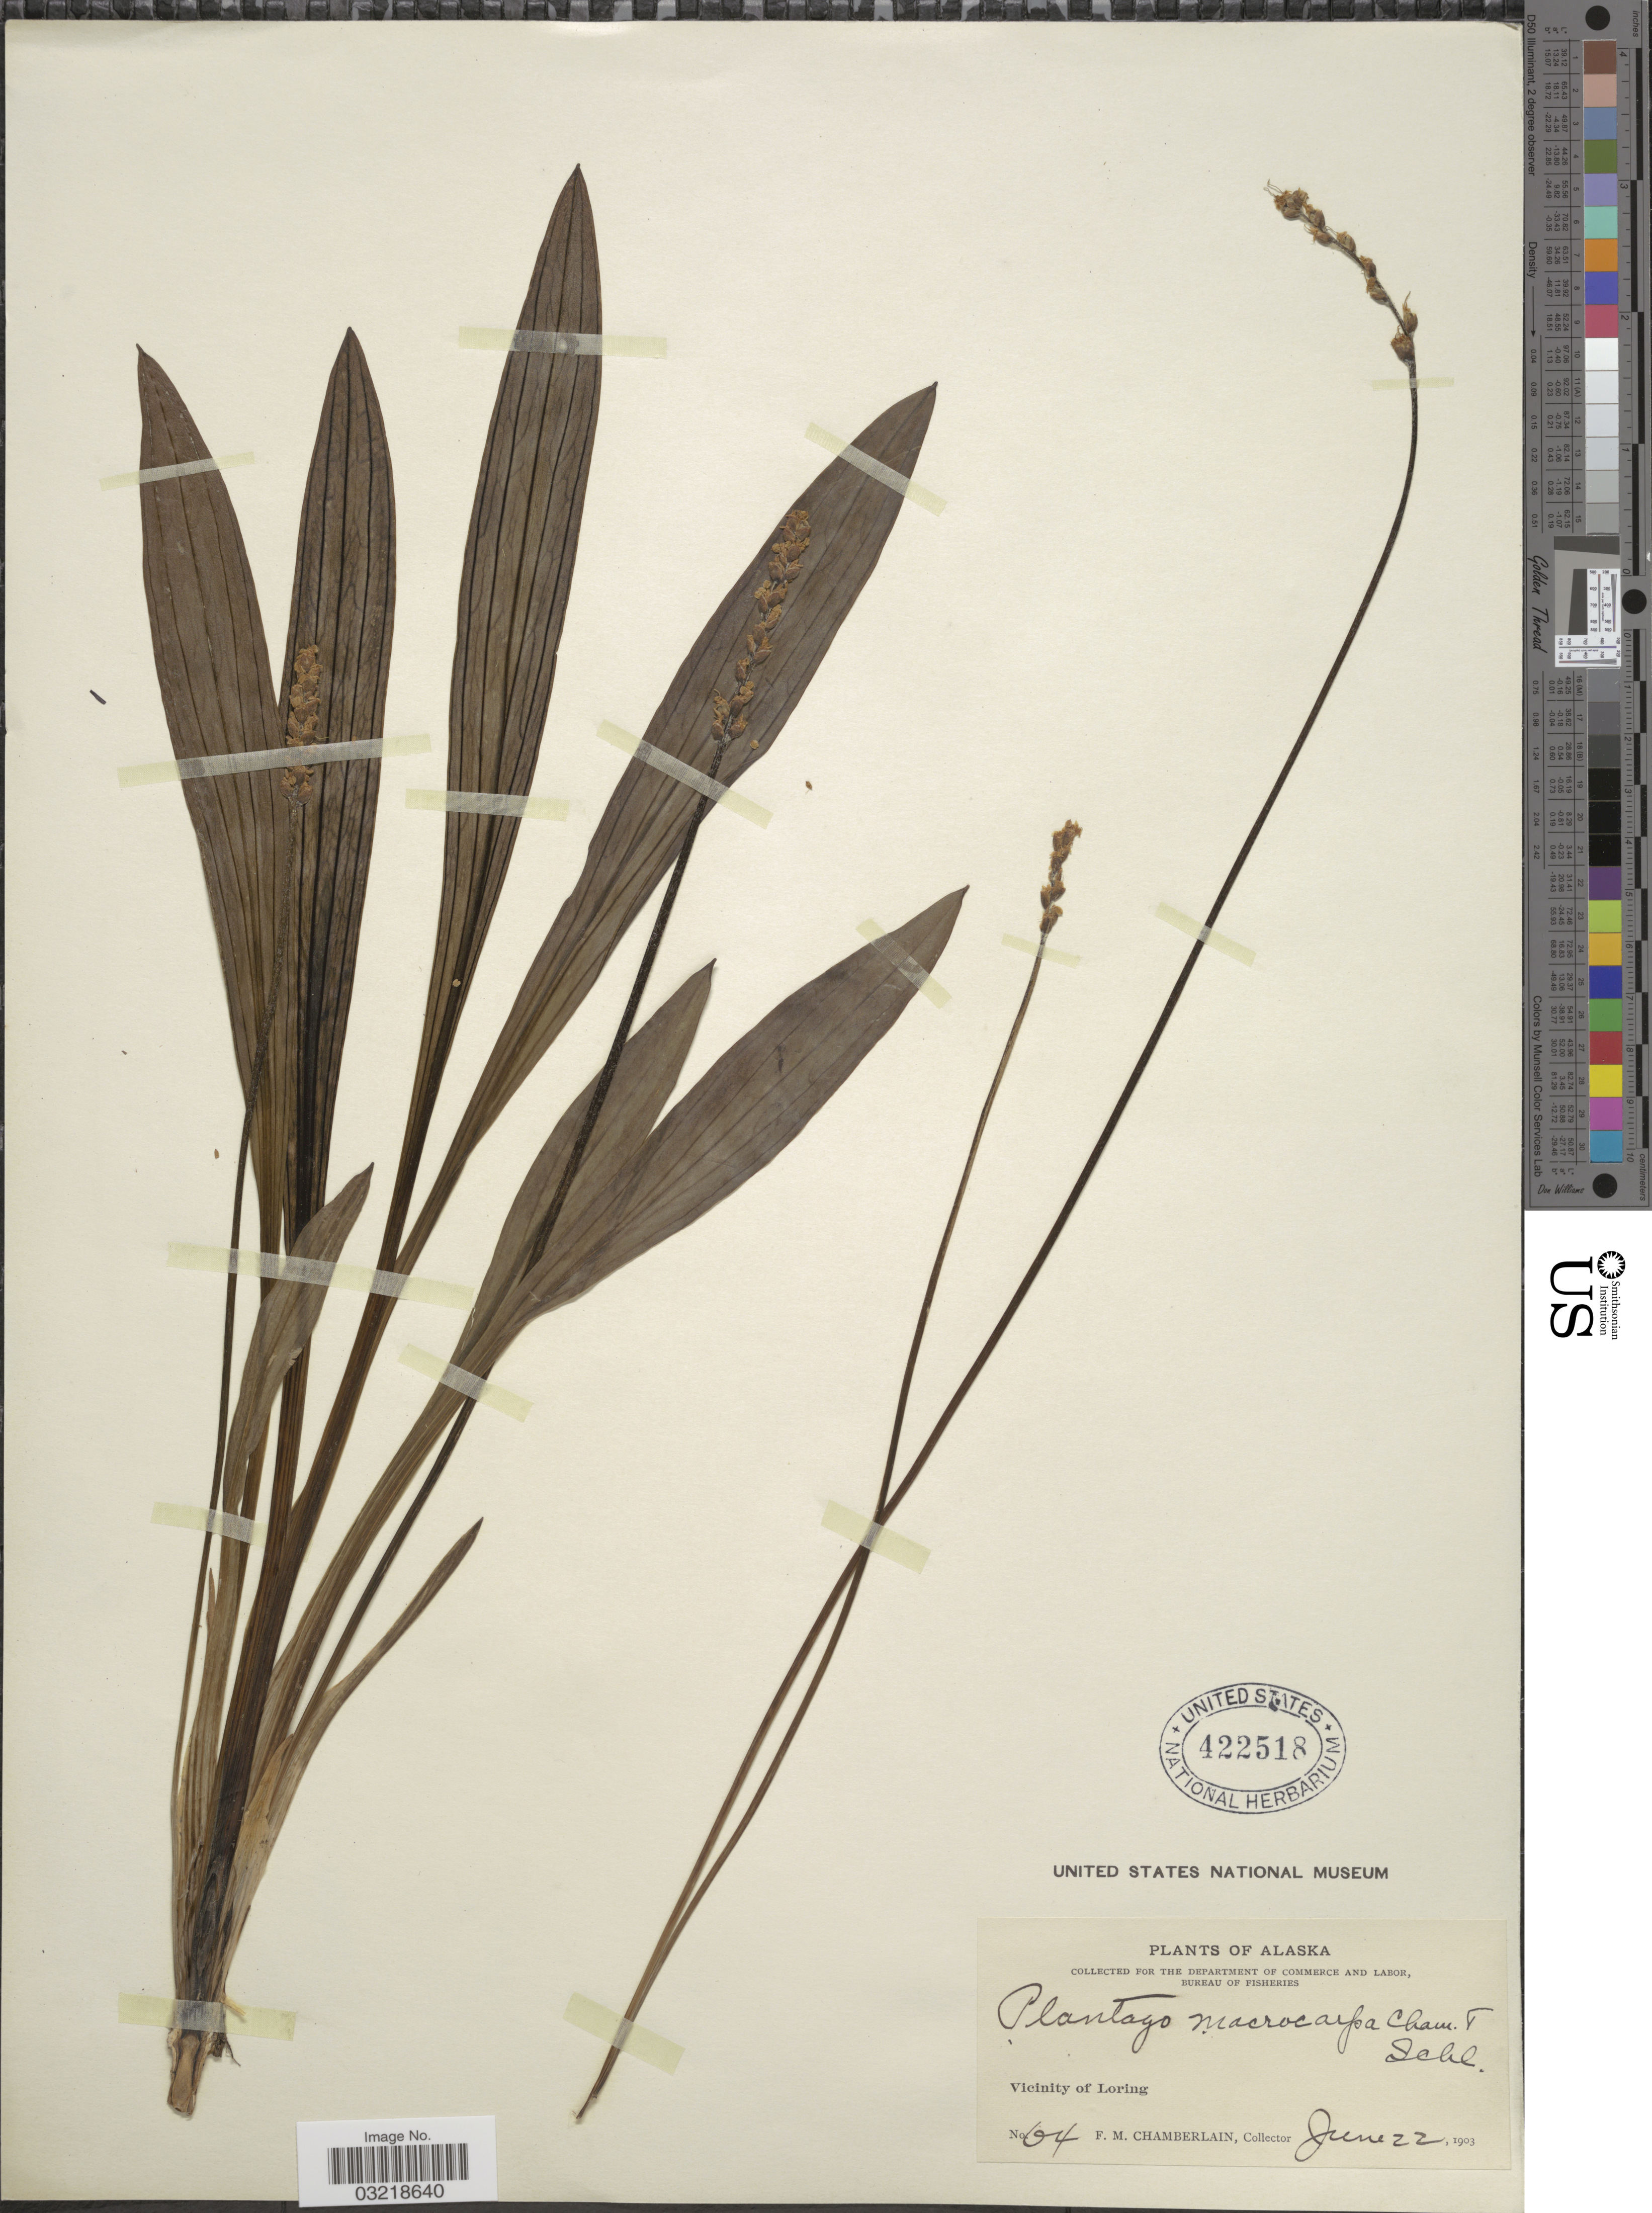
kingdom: Plantae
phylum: Tracheophyta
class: Magnoliopsida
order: Lamiales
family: Plantaginaceae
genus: Plantago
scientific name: Plantago macrocarpa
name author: Cham. & Schltdl.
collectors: F. Chamberlain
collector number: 64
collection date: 1903-06-22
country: United States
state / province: Alaska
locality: Vicinity of Loring.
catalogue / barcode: US 422518